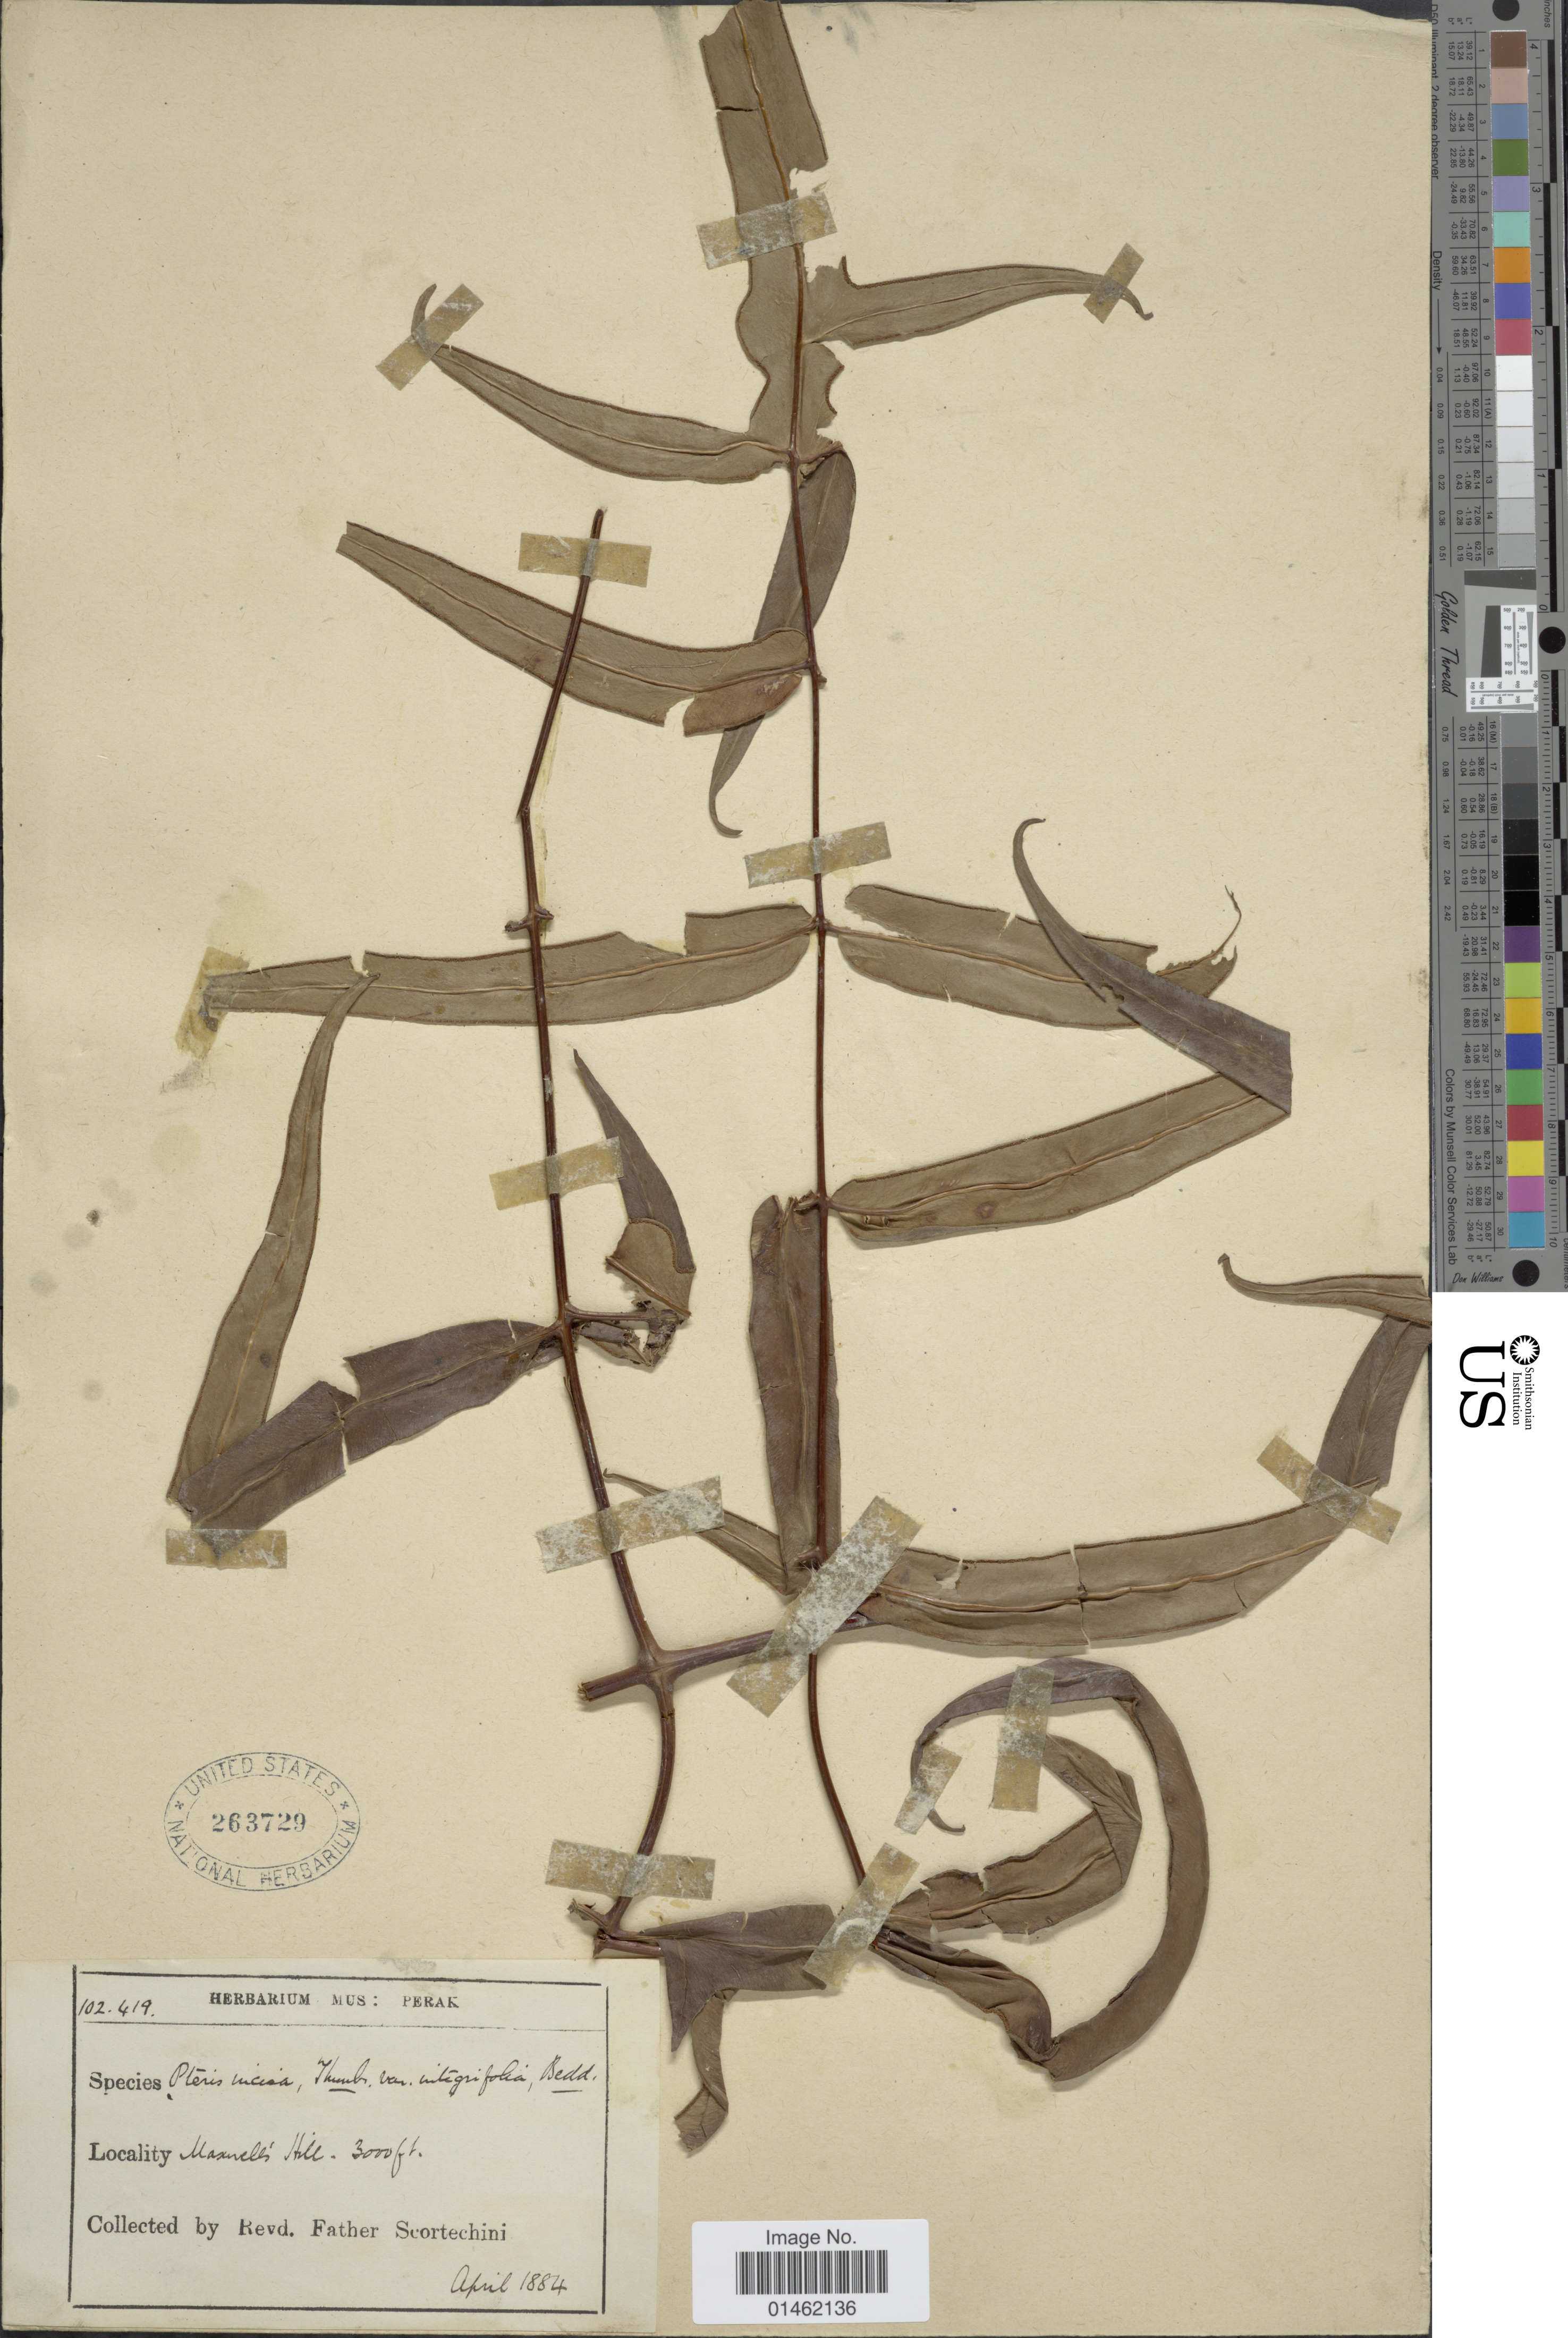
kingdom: Plantae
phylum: Tracheophyta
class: Polypodiopsida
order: Polypodiales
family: Dennstaedtiaceae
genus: Histiopteris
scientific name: Histiopteris stipulacea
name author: (Hook.) Copel.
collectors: Fr. Scortechini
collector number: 102419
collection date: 1884-04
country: Malaysia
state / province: Perak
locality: Maxwells hill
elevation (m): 914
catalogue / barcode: US 263729